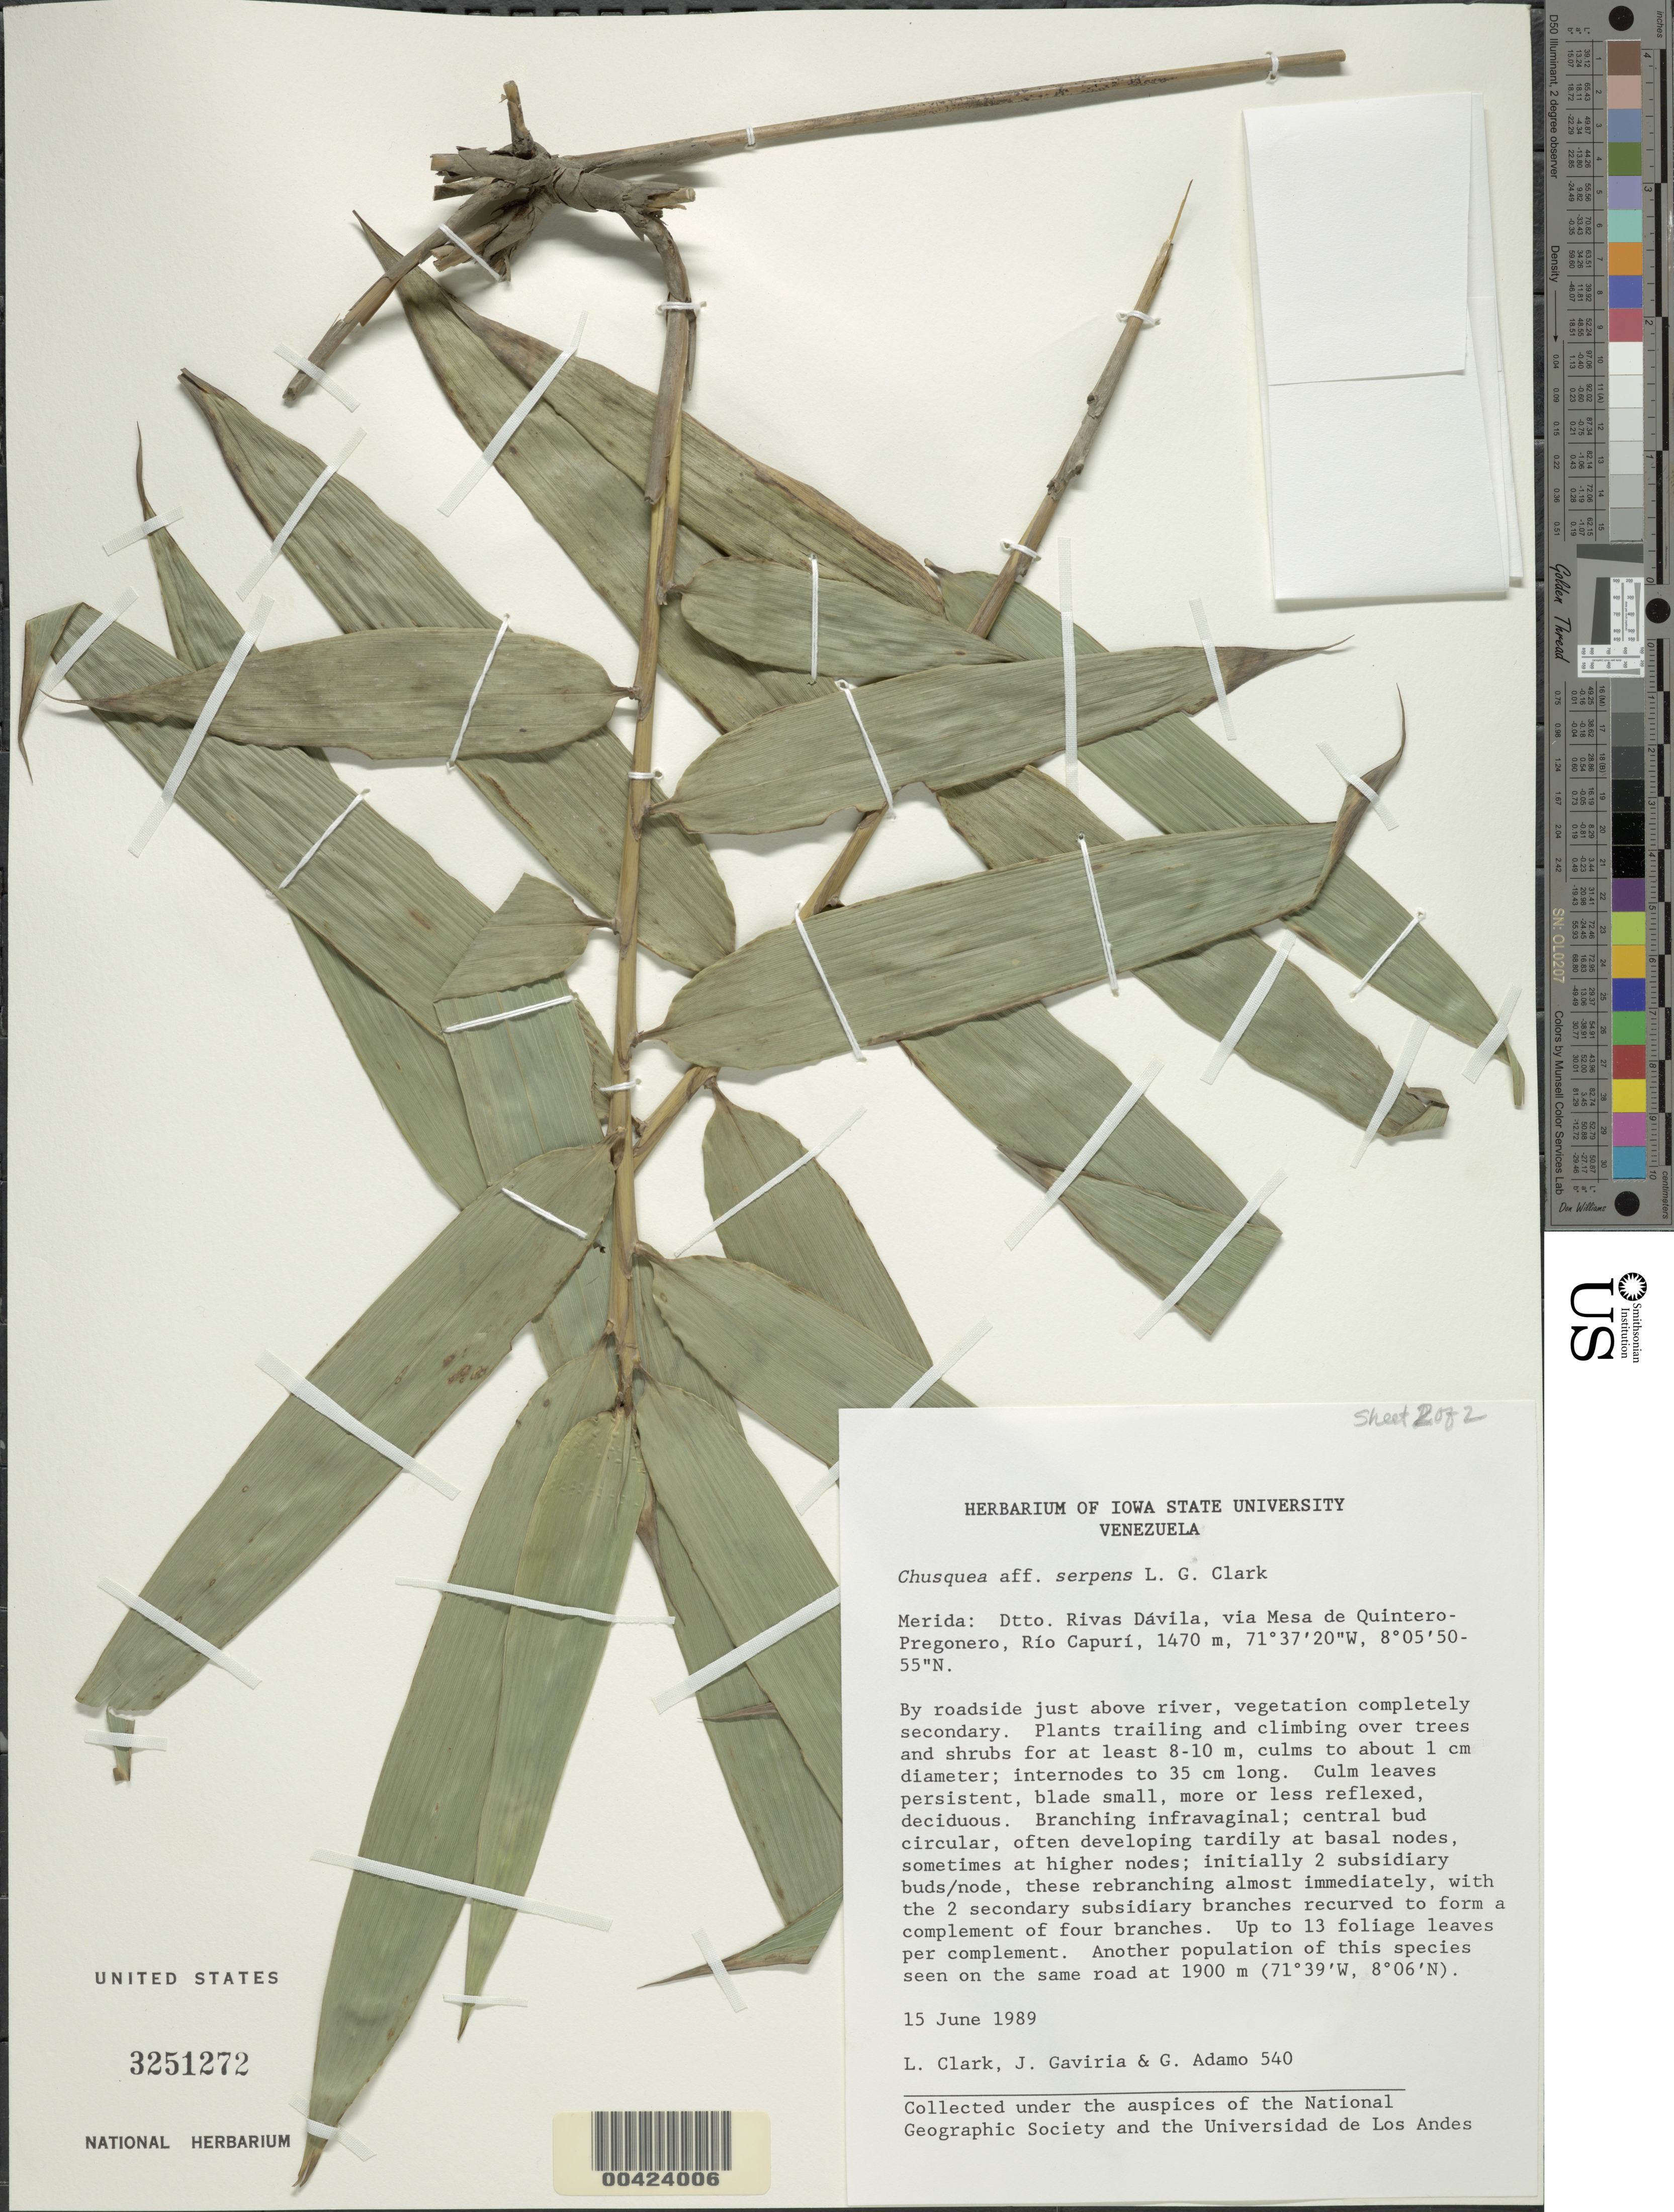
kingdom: Plantae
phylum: Tracheophyta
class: Liliopsida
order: Poales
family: Poaceae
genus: Chusquea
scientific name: Chusquea recurvata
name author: L.G. Clark et al.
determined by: McMurchie, Elizabeth, (UNITED STATES)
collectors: L. G. Clark, J. Gaviria & G. Adamo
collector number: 540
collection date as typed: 15 Jun 1989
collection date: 1989-06-15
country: Venezuela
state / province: Mérida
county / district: Rivas Dávila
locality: Rio capuri; via mesa de quintero - pregonero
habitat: By roadside just above river, vegetation completely secondary.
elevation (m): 1470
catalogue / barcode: US 3251272